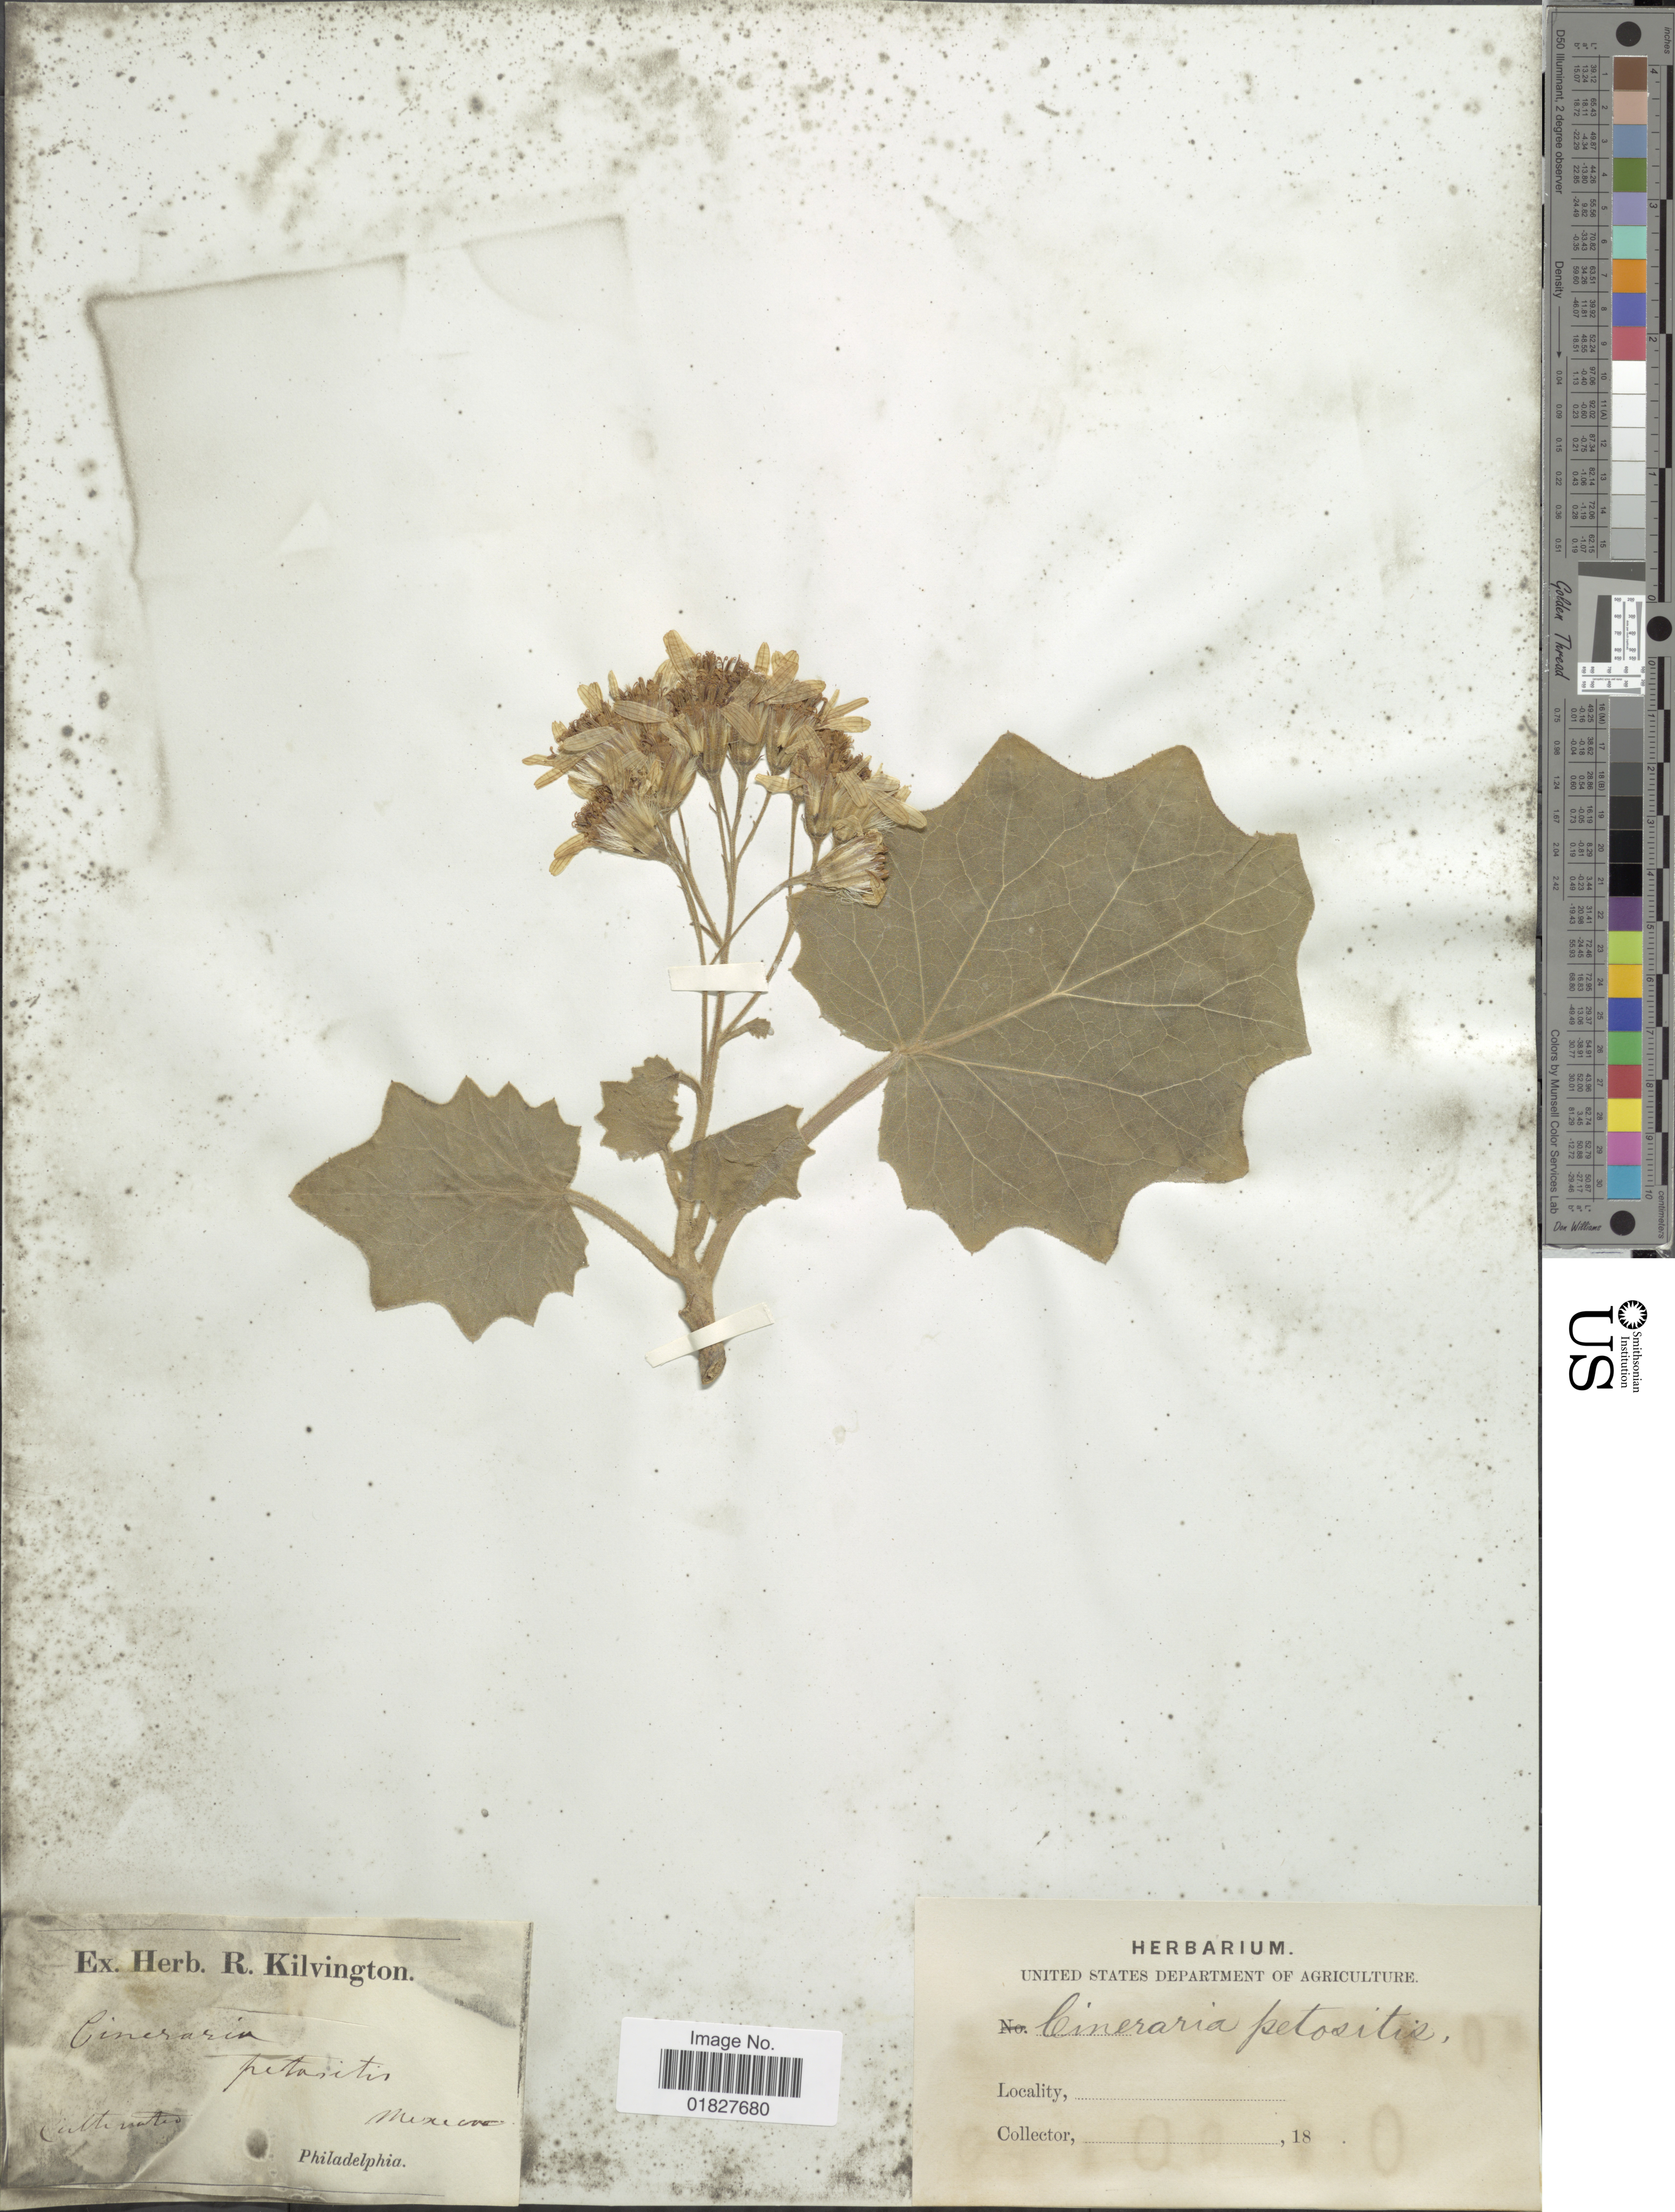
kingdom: Plantae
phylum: Tracheophyta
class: Magnoliopsida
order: Asterales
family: Asteraceae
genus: Cineraria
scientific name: Cineraria petasitis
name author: Sims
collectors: ex herb. R. Kilvington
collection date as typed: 18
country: Mexico